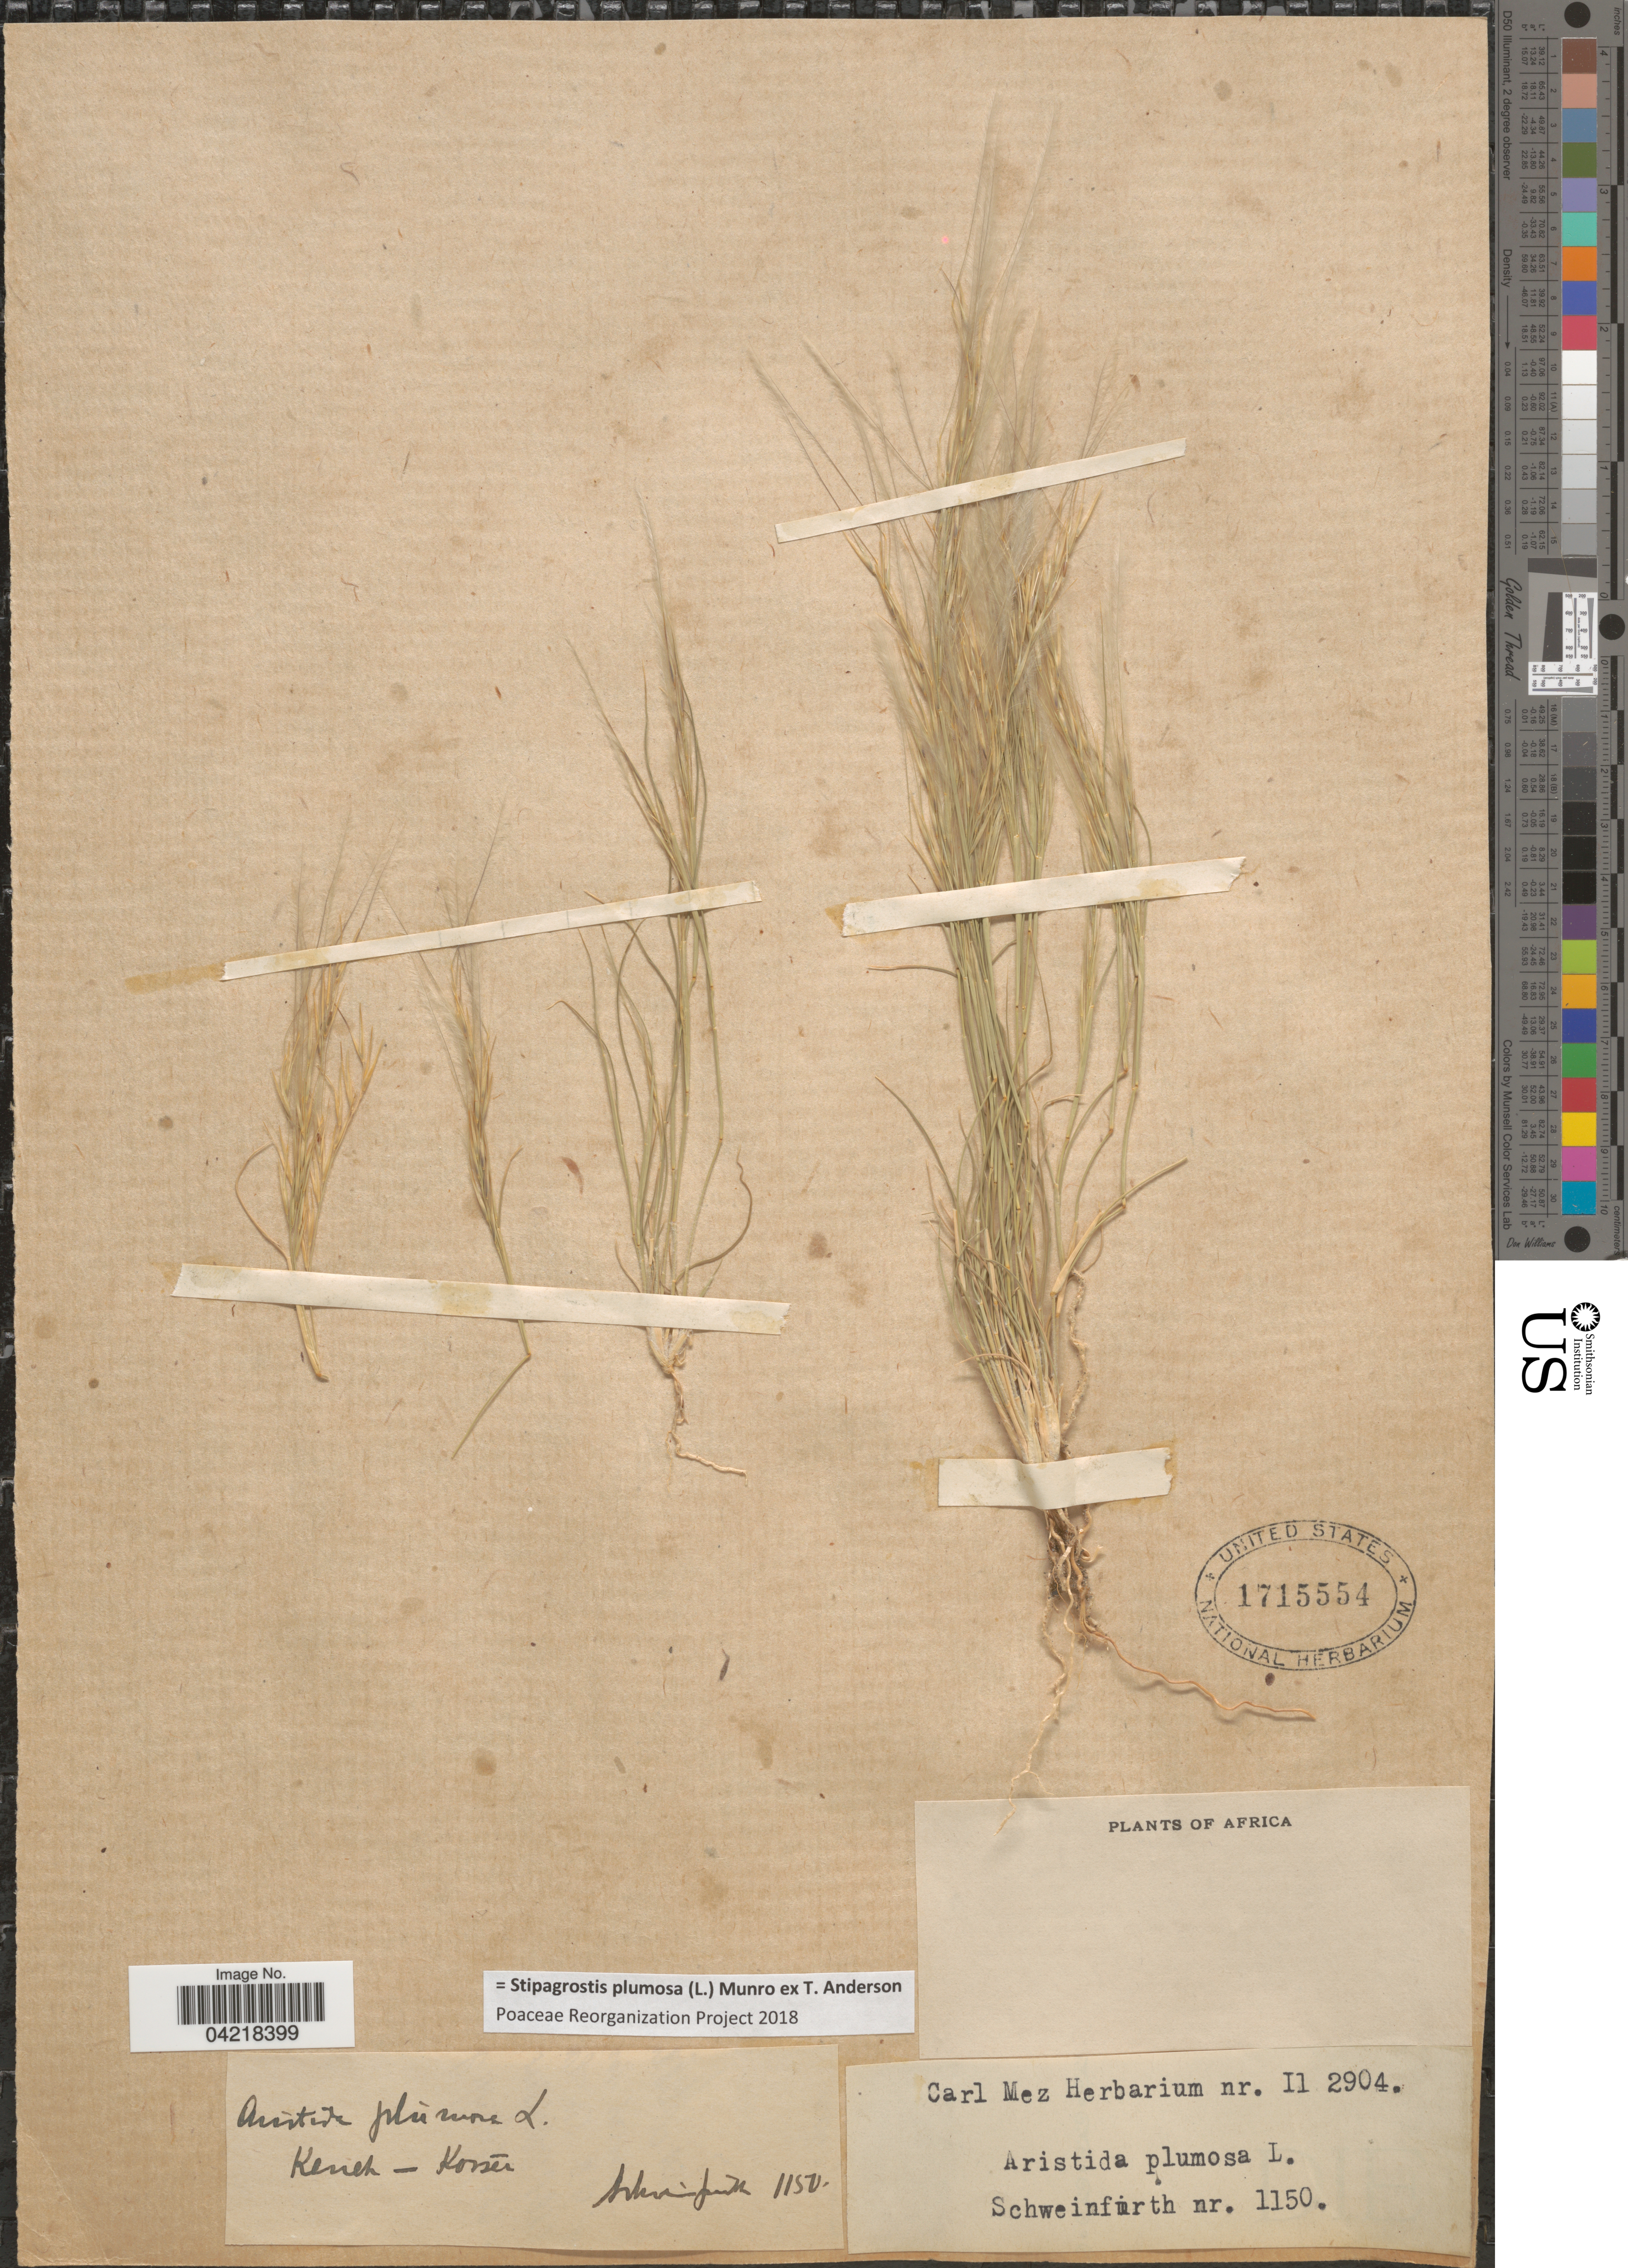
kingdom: Plantae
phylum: Tracheophyta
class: Liliopsida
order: Poales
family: Poaceae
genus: Stipagrostis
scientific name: Stipagrostis plumosa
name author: (L.) Munro ex T. Anderson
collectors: Schweinfurth, --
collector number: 1150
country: Egypt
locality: Africa. Keneh - Kossér.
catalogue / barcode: US 1715554